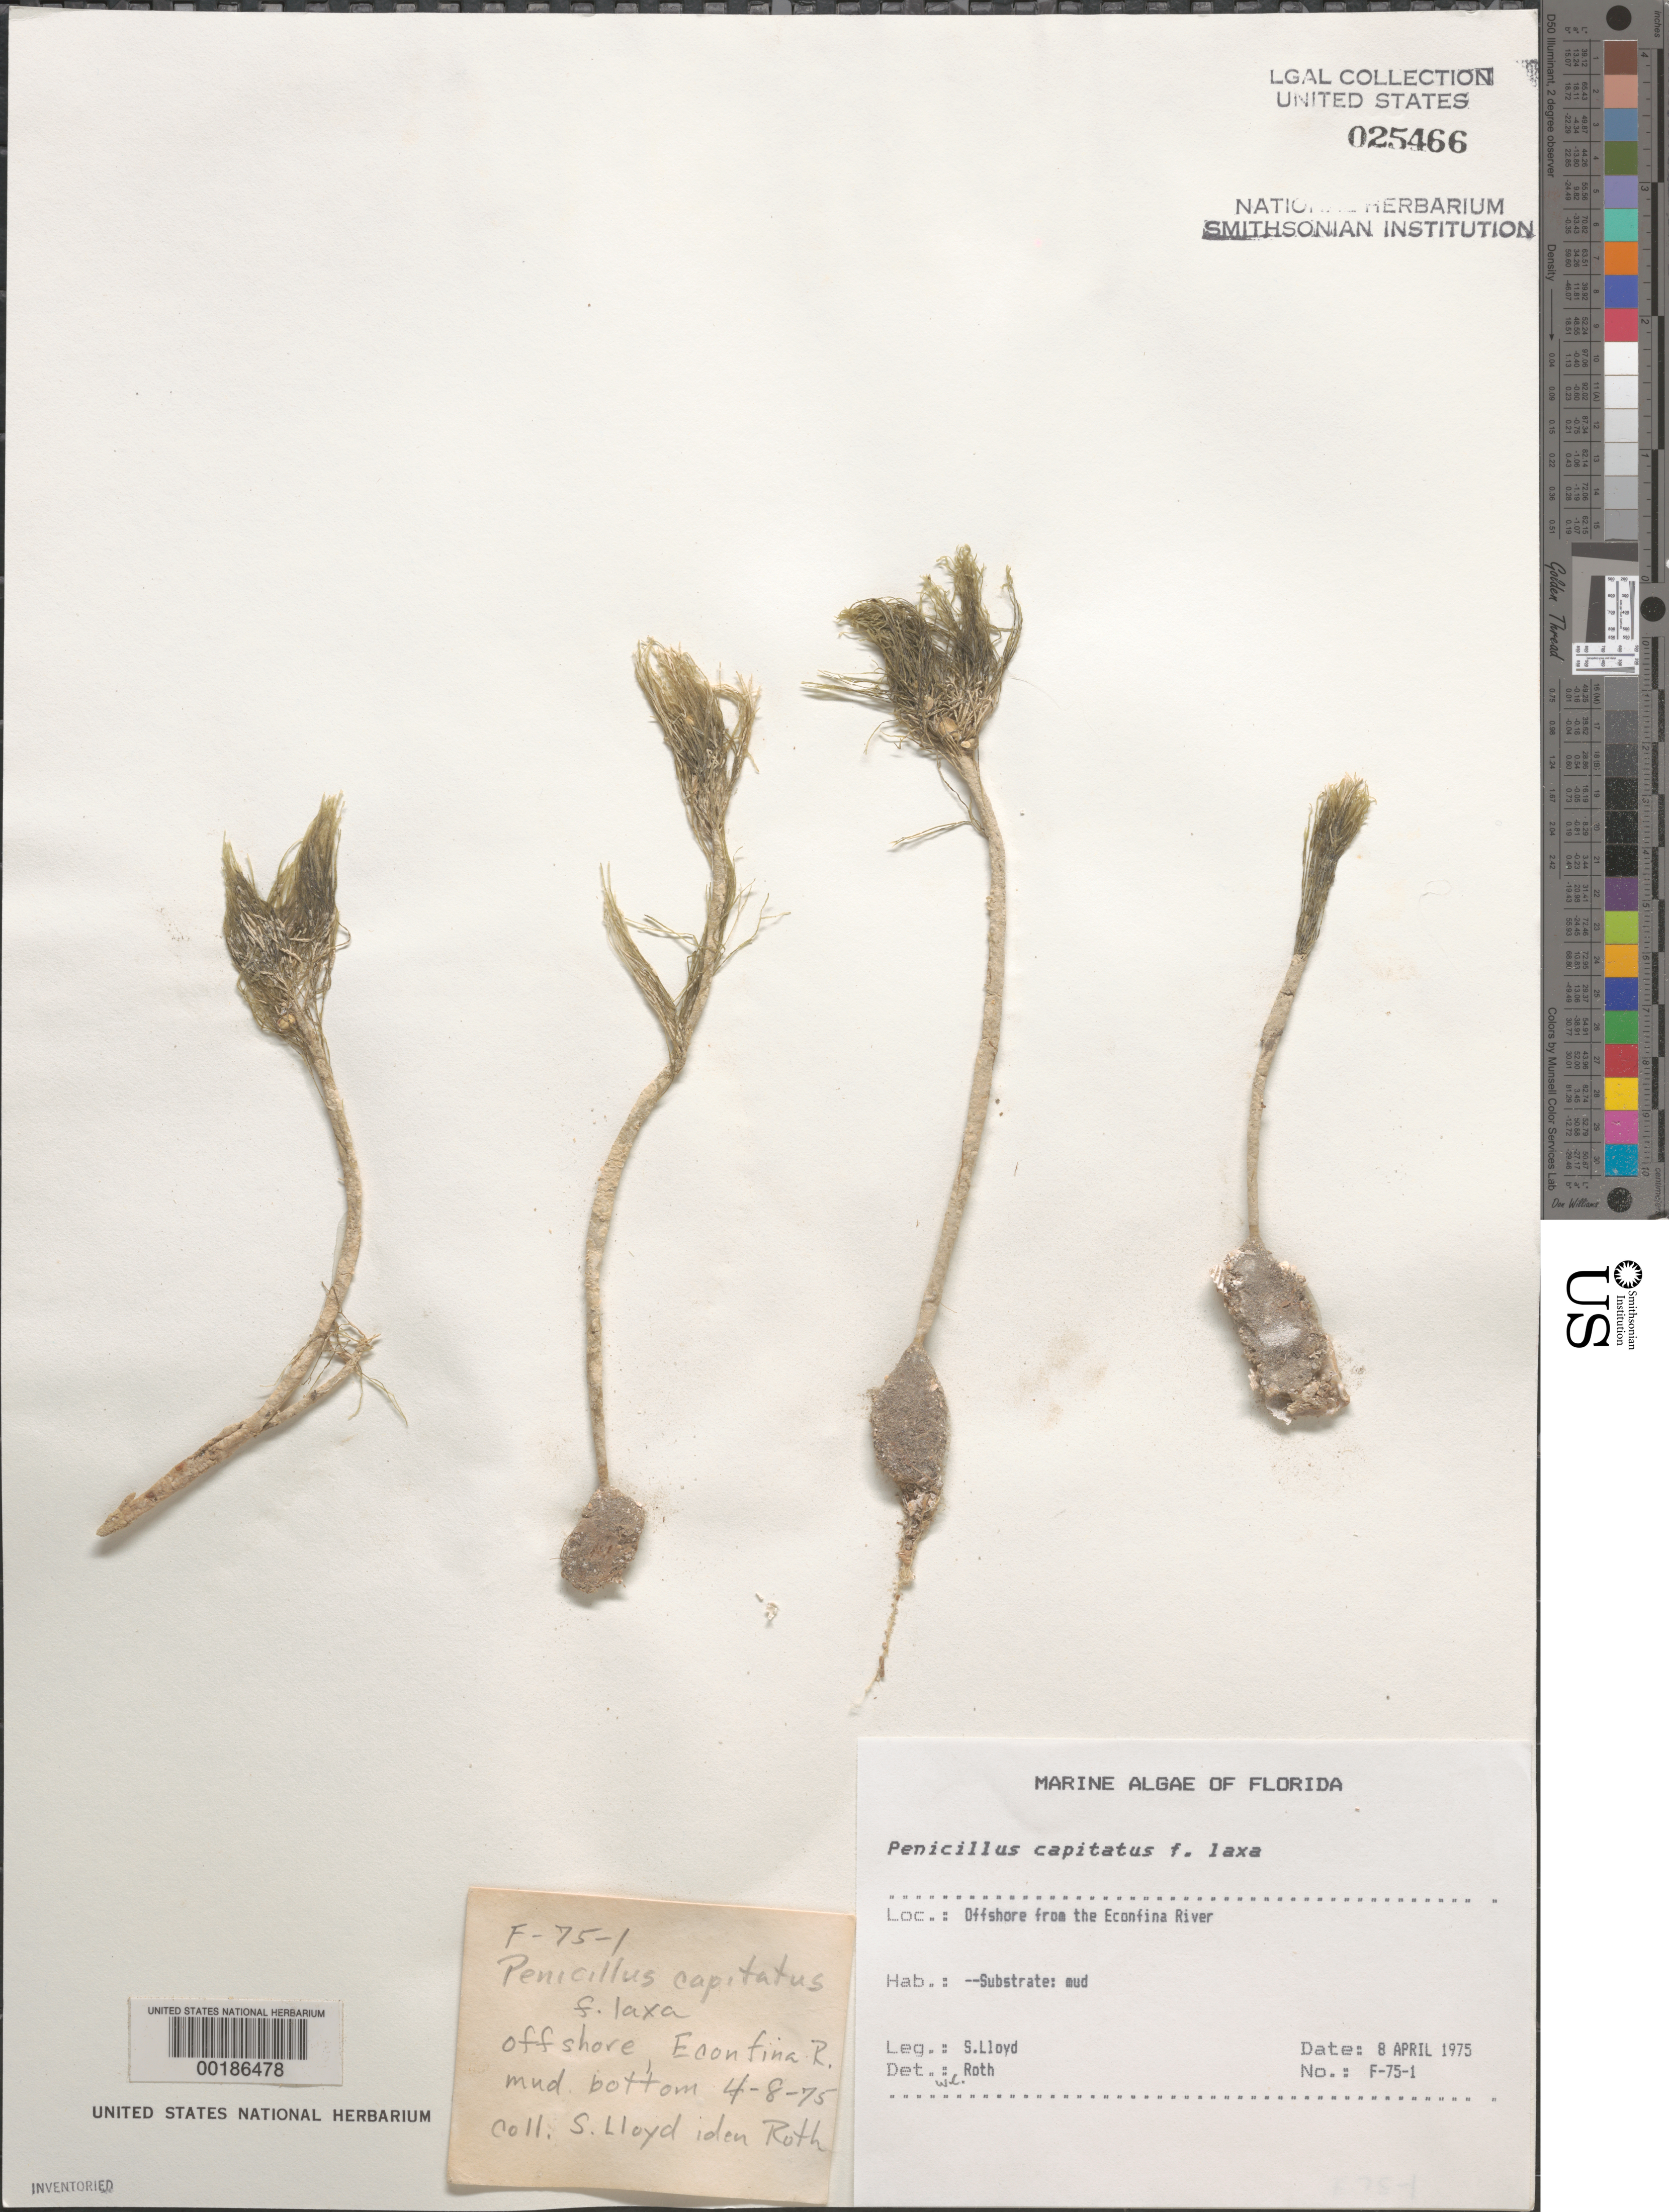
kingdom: Plantae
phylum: Chlorophyta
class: Ulvophyceae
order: Bryopsidales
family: Udoteaceae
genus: Penicillus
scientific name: Penicillus capitatus f. laxa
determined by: Roth, W. C.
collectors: S. Lloyd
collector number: F-75-1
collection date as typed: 08 Apr 1975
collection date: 1975-04-08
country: United States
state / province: Florida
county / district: Taylor County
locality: Off Econfina River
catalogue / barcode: US 25466